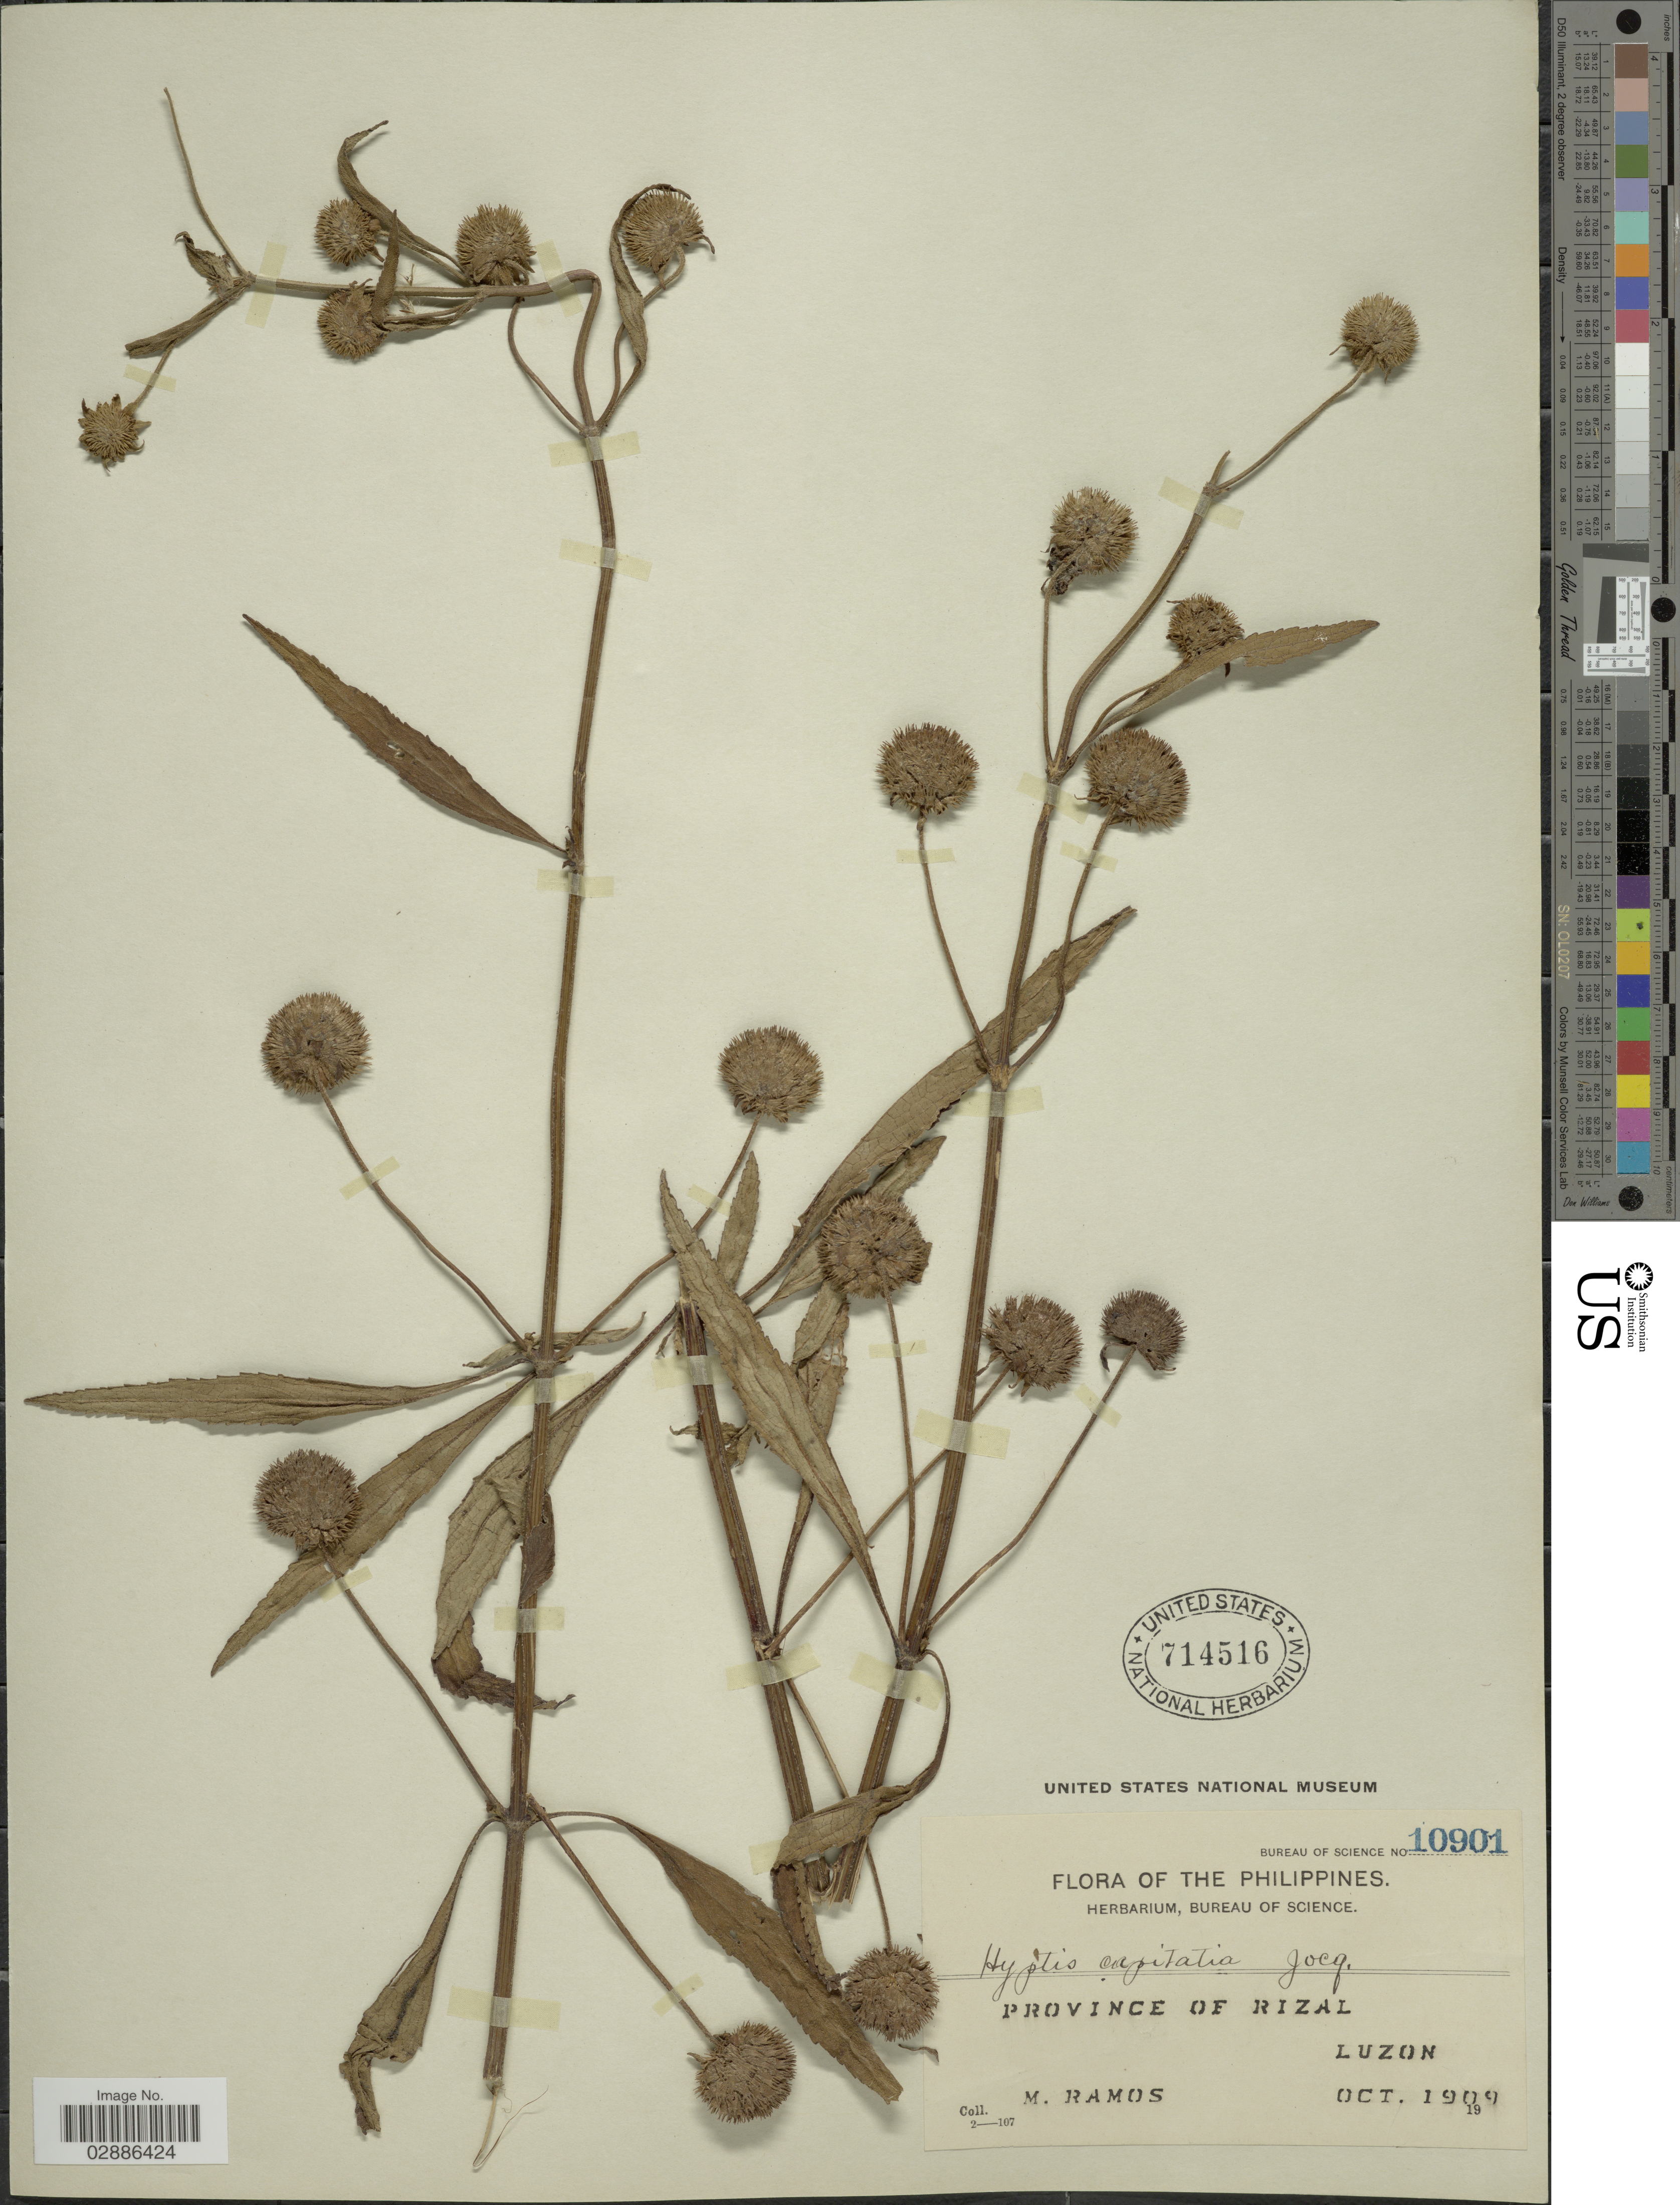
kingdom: Plantae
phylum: Tracheophyta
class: Magnoliopsida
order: Lamiales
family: Lamiaceae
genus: Hyptis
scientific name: Hyptis capitata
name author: Jacq.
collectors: M. Ramos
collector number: Bureau of Science 10901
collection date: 1909-10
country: Philippines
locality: Province of Rizal, Luzon.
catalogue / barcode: US 714516